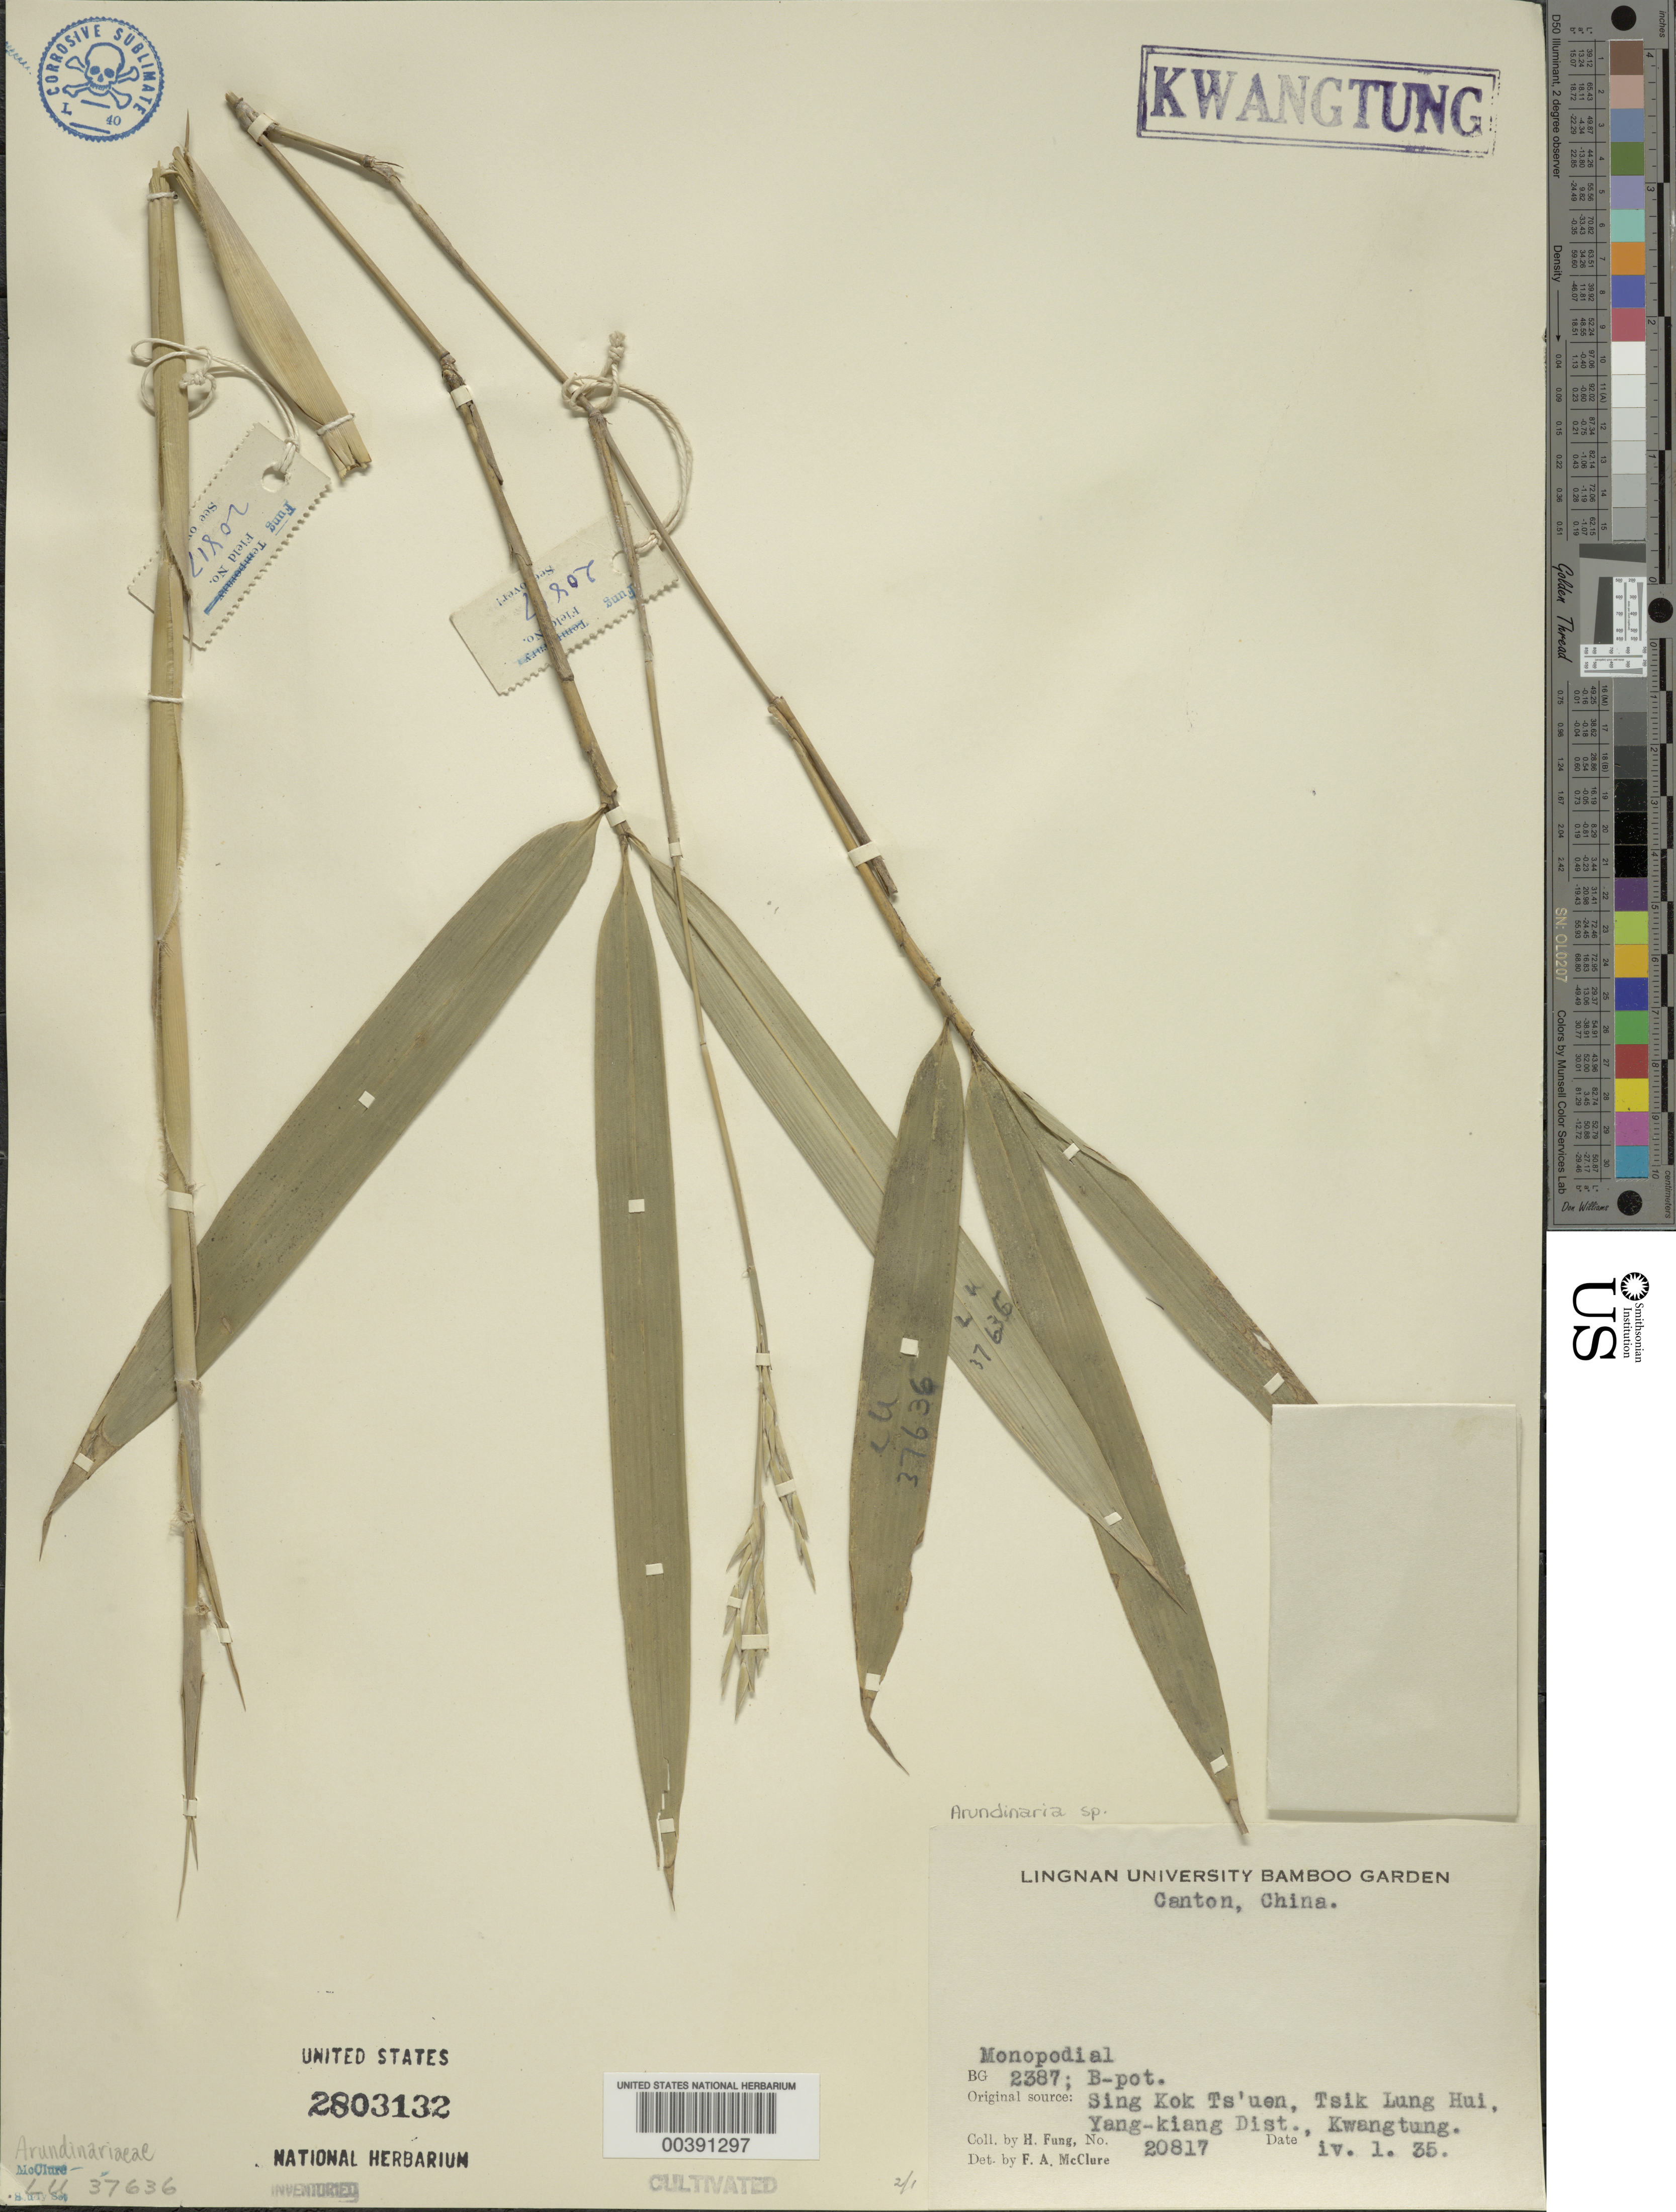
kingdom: Plantae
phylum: Tracheophyta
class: Liliopsida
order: Poales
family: Poaceae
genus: Arundinaria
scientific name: Arundinaria sp.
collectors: H. L. Fung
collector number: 20817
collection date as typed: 01 Apr 1935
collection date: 1935-04-01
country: China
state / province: Guangdong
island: Honam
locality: Lingnan univ. bg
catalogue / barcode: US 2803132